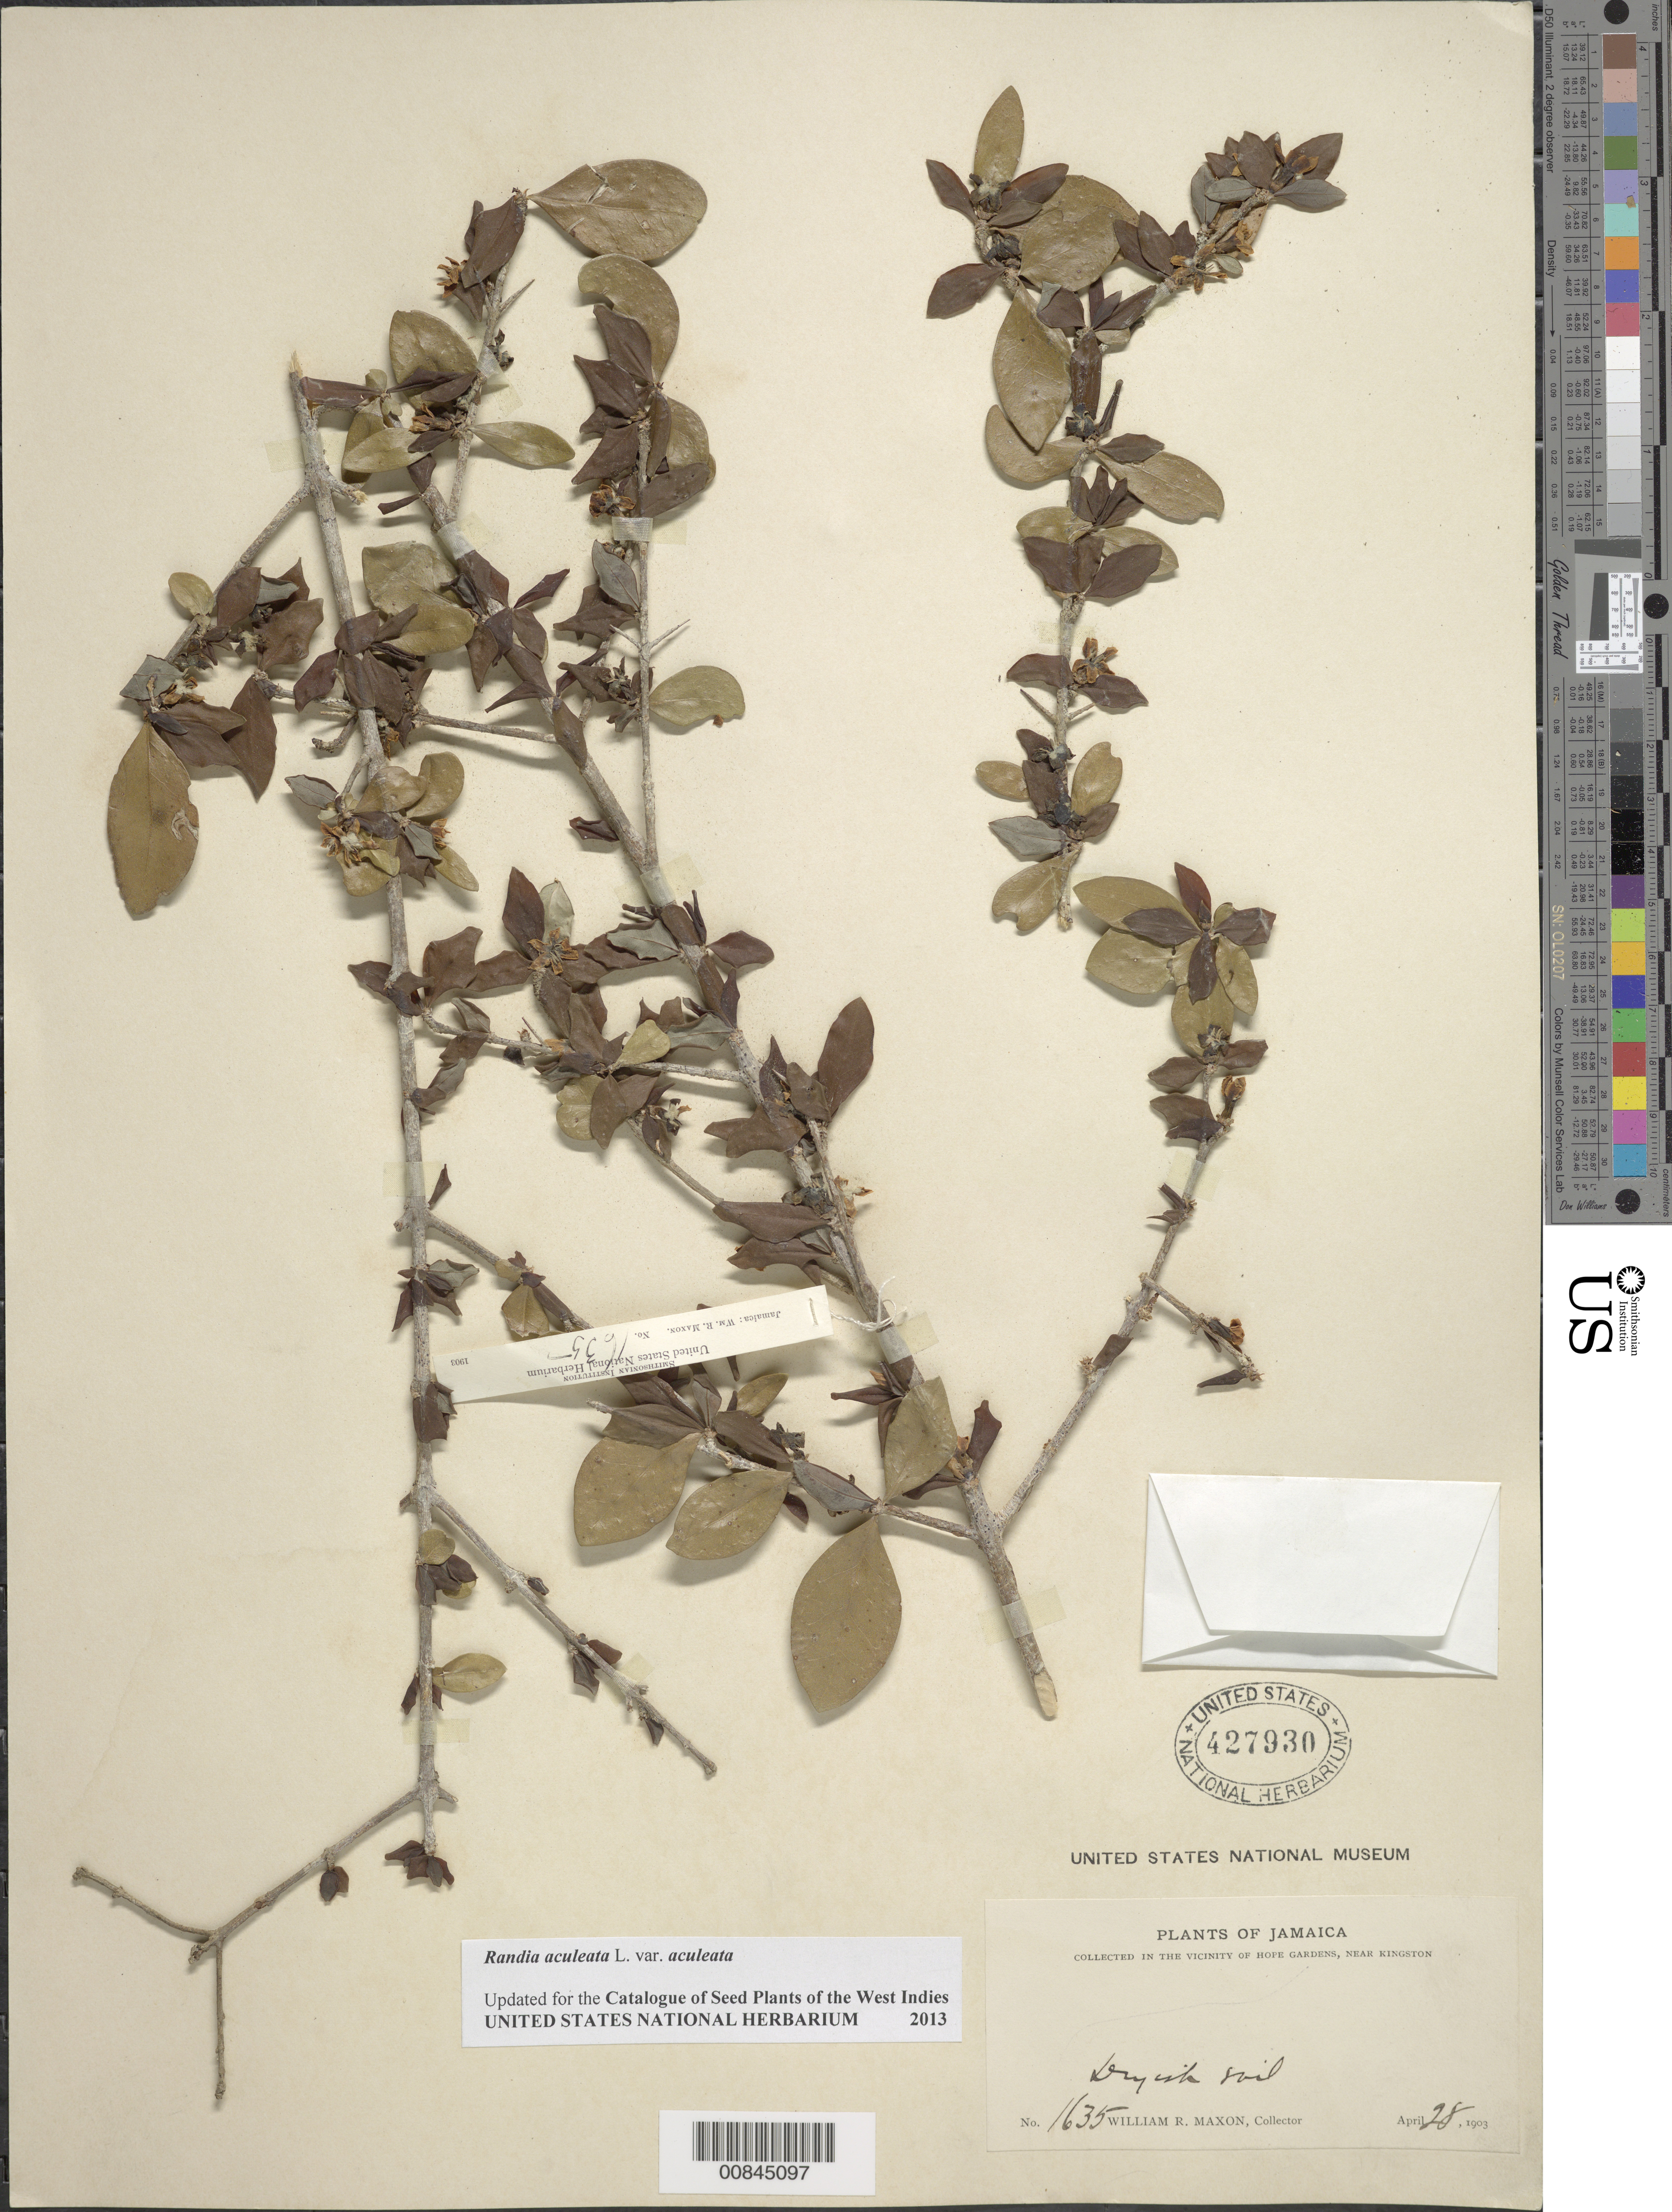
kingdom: Plantae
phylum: Tracheophyta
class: Magnoliopsida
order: Gentianales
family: Rubiaceae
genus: Randia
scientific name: Randia aculeata var. aculeata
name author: L.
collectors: W. R. Maxon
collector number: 1635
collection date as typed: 28 Apr 1903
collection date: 1903-04-28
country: Jamaica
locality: Vicinity of Hope Gardens, near Kingston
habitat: Dry soil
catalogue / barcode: US 427930